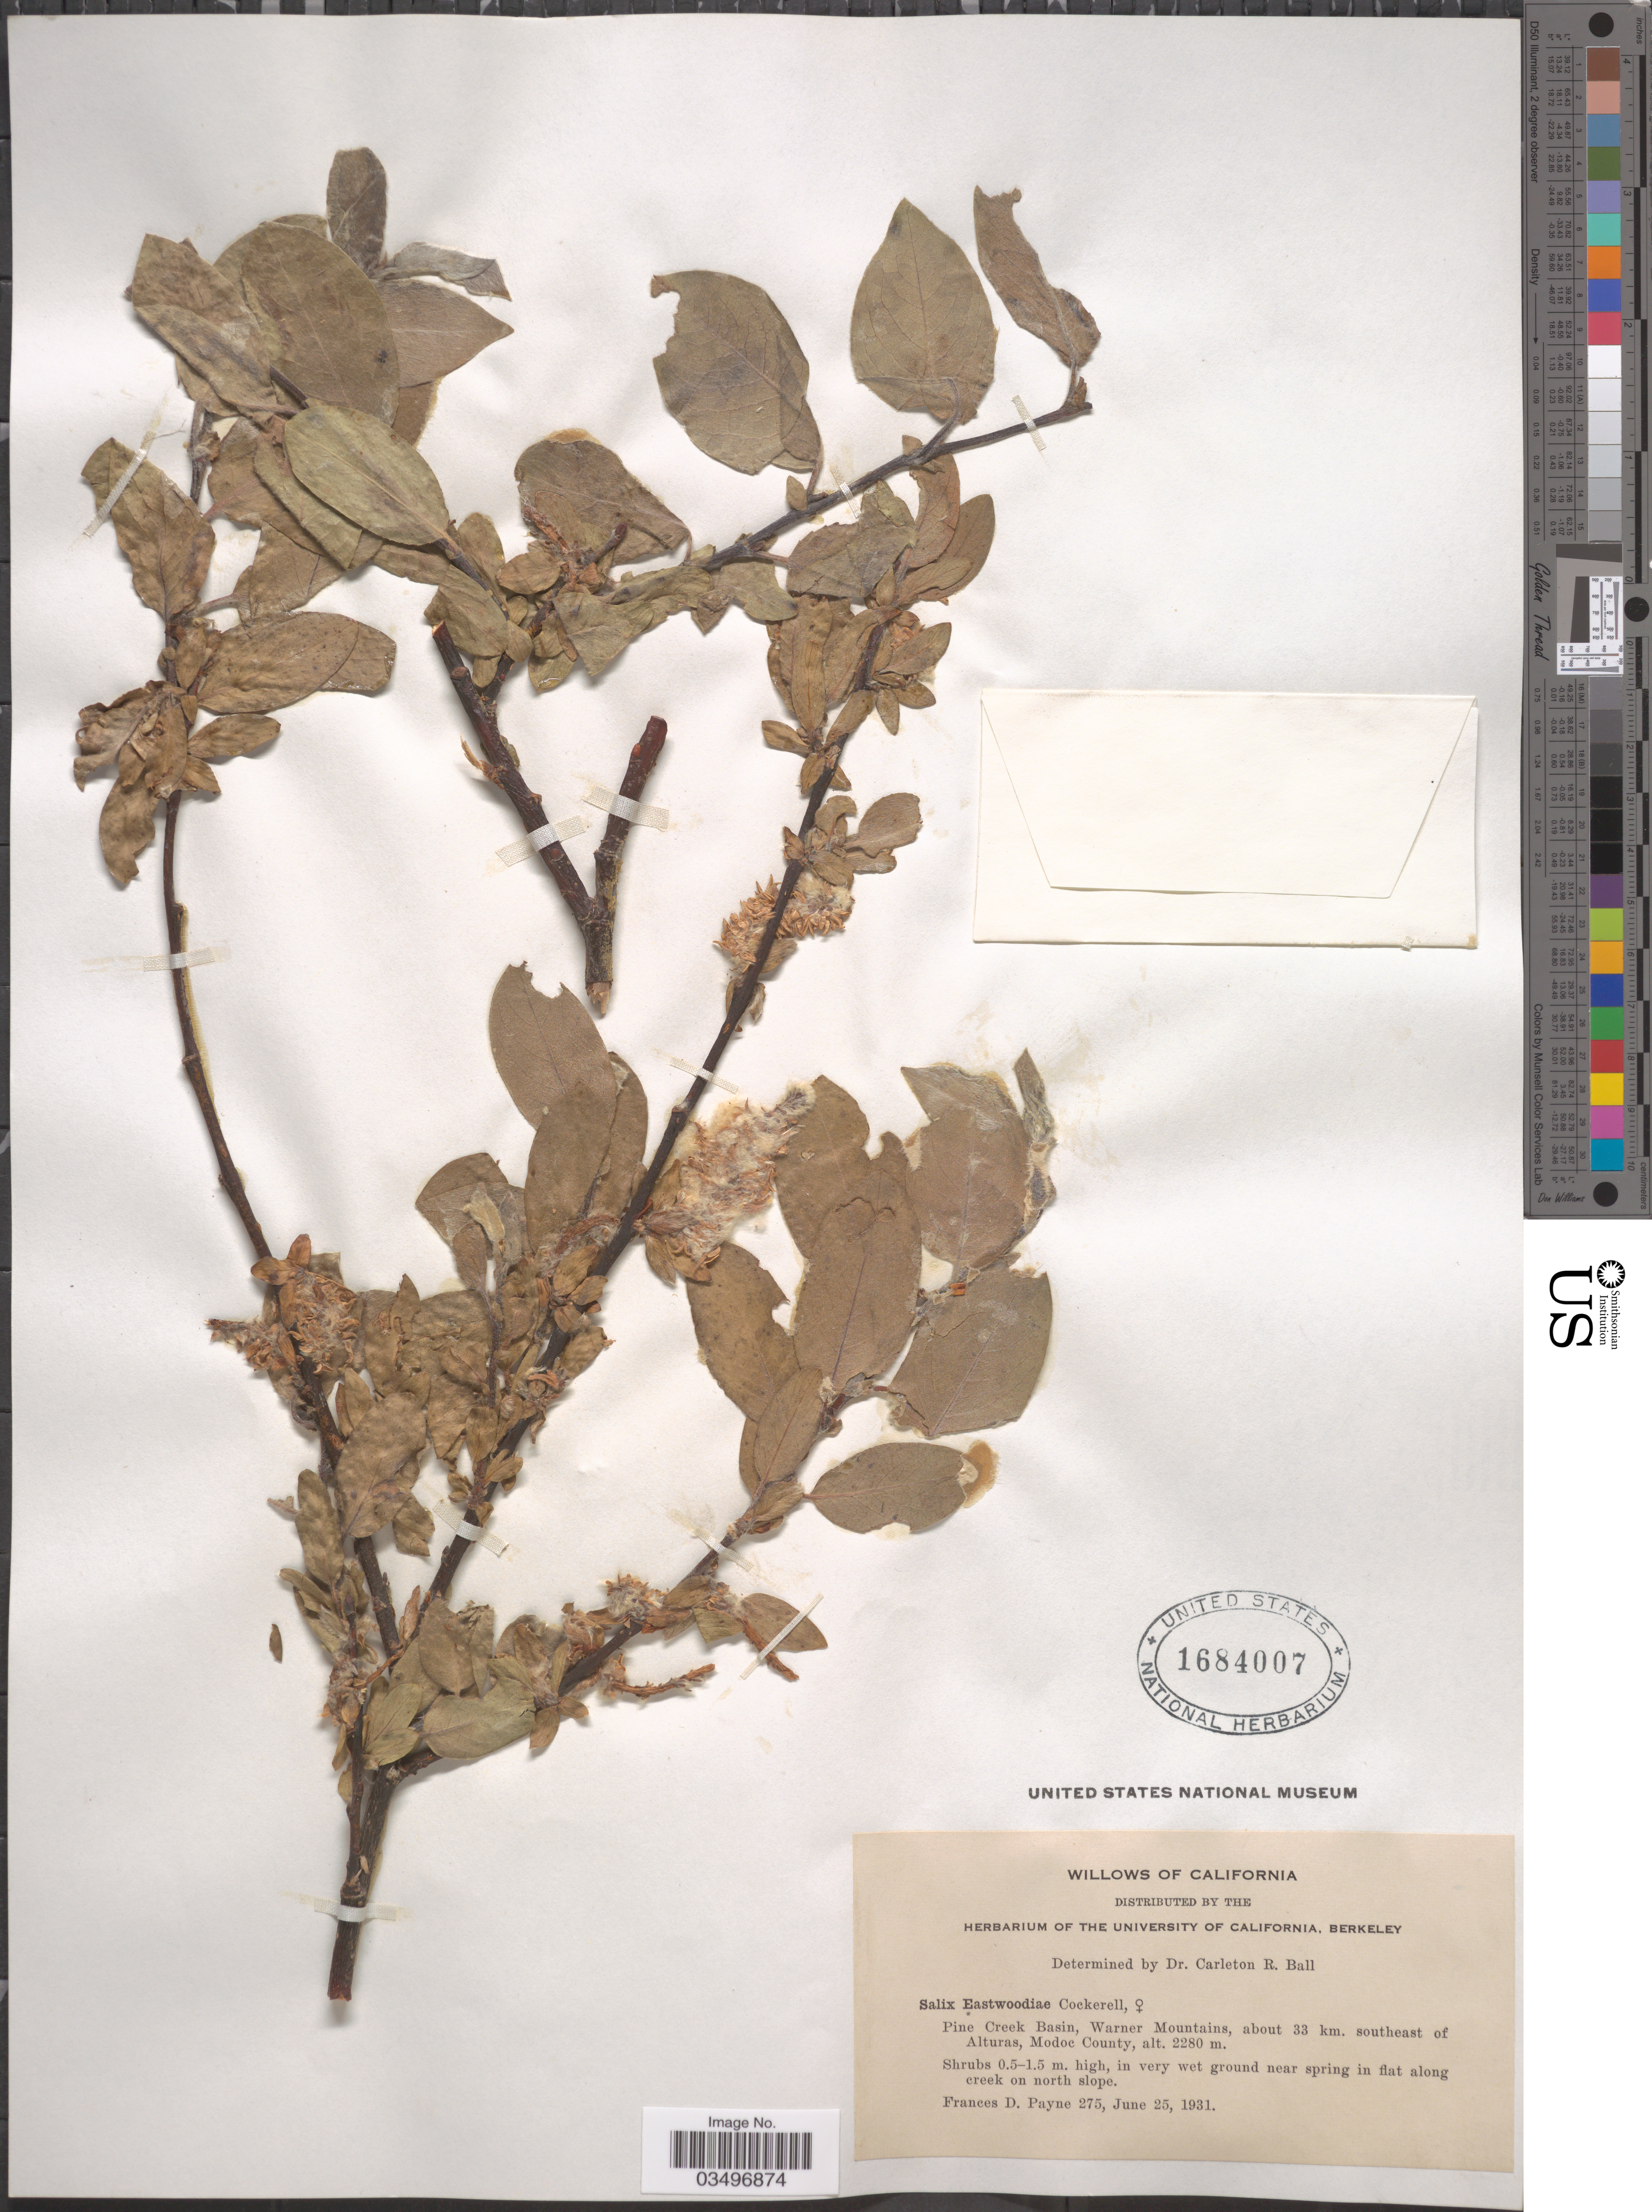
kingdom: Plantae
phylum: Tracheophyta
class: Magnoliopsida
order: Malpighiales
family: Salicaceae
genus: Salix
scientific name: Salix eastwoodiae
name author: Cockerell ex A. Heller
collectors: F. Payne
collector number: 275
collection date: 1931-06-25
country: United States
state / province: California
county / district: Modoc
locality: Pine Creek Basin, Warner Mountains, about 33 km. southeast of Alturas, Modoc County.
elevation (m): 2280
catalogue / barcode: US 1684007